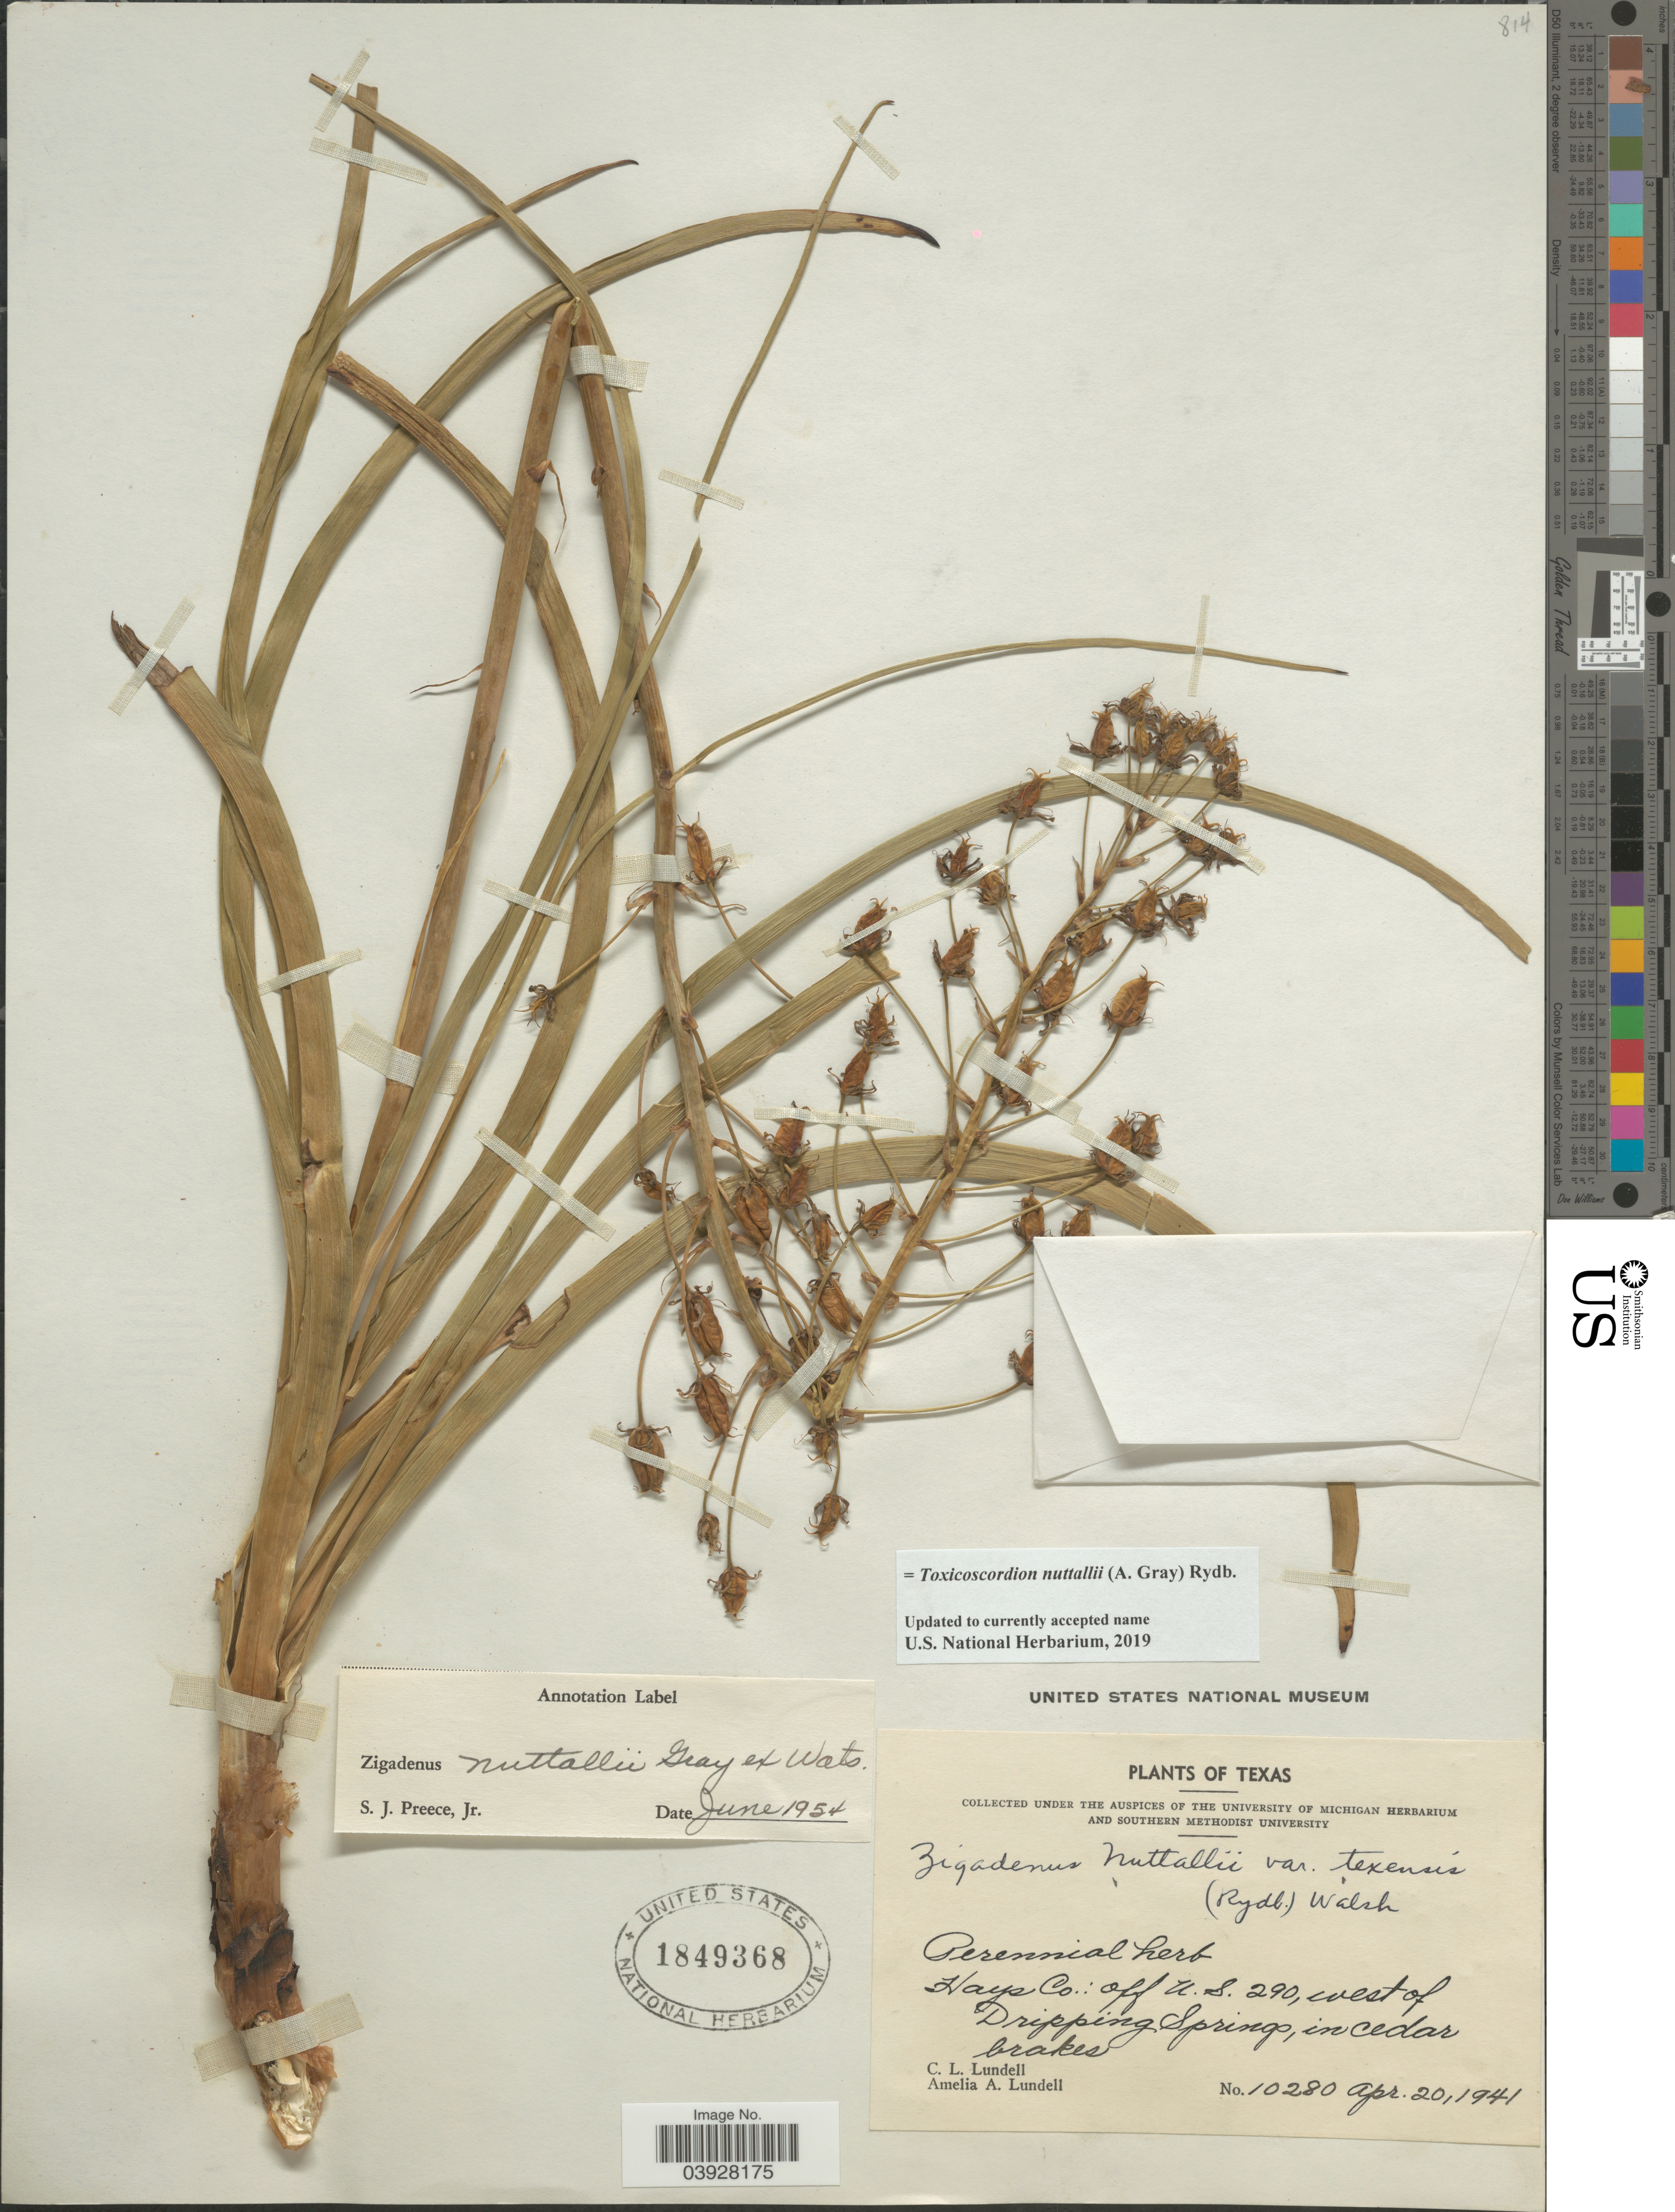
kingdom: Plantae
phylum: Tracheophyta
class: Liliopsida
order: Liliales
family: Melanthiaceae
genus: Toxicoscordion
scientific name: Toxicoscordion nuttallii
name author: (A. Gray) Rydb.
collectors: C. L. Lundell & A. A. Lundell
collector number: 10280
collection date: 1941-04-20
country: United States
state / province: Texas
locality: Hays Co.: off U.S. 290, west of Dripping Springs.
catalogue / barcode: US 1849368